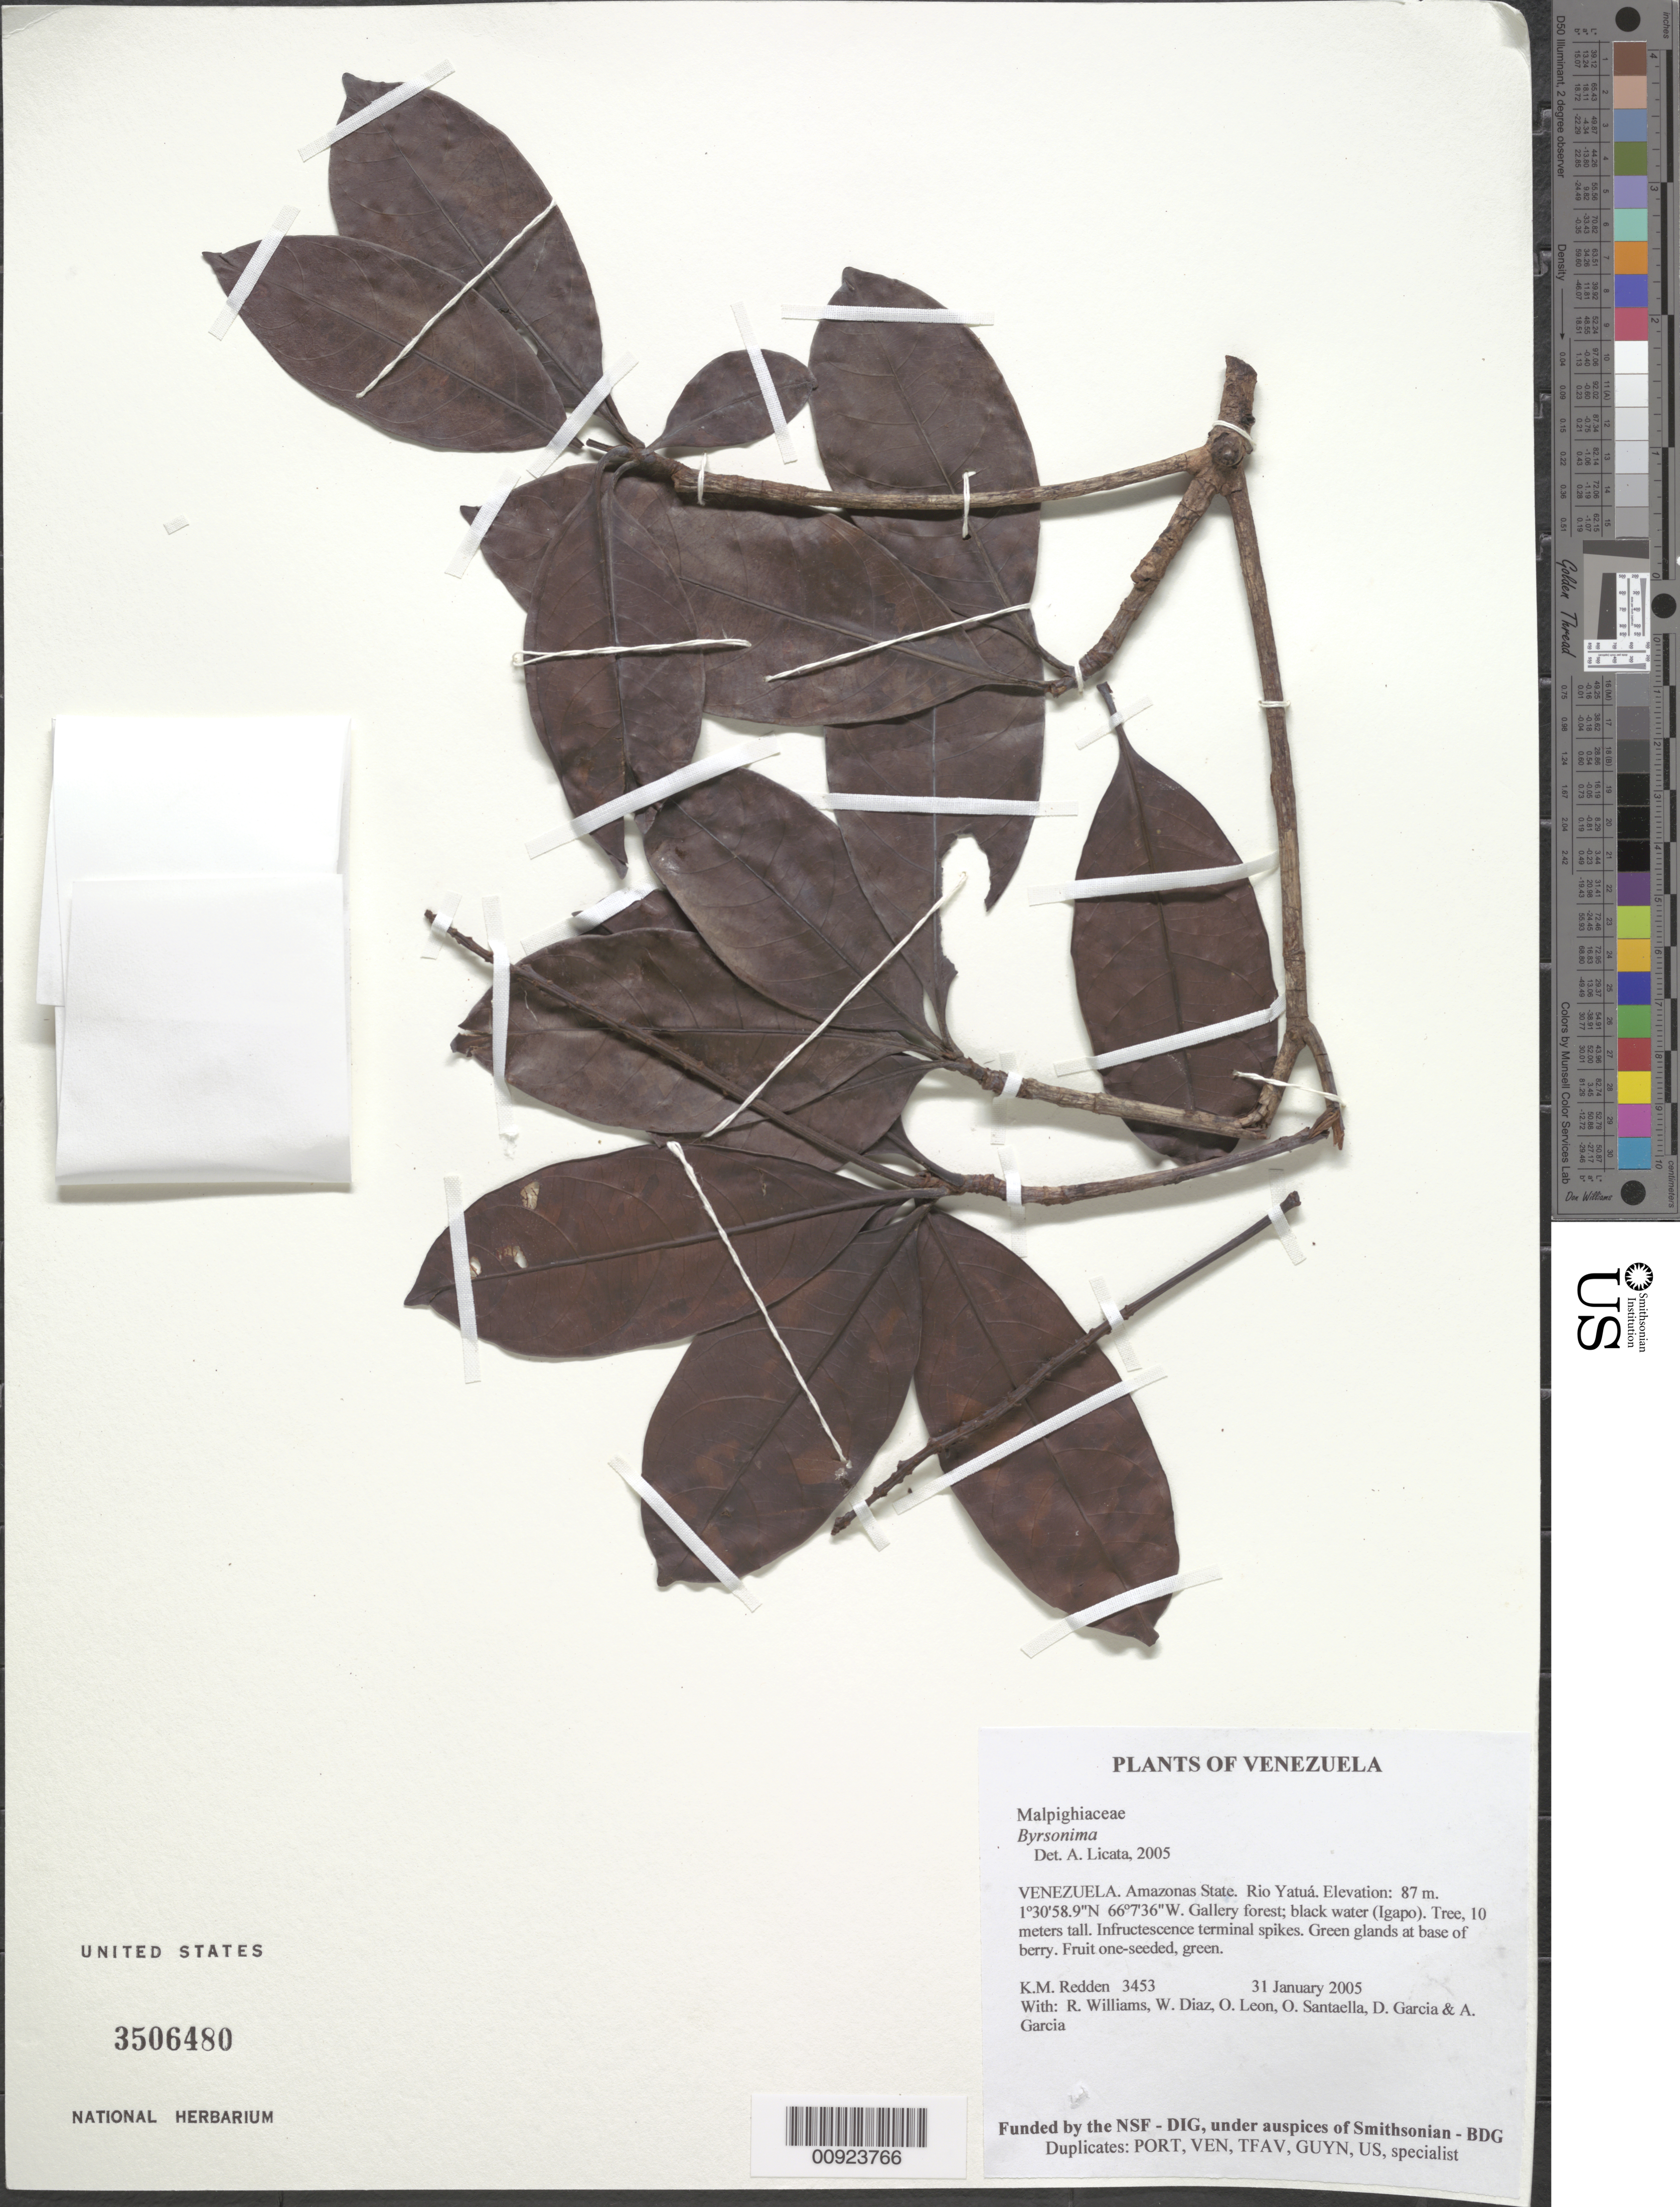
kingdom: Plantae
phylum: Tracheophyta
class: Magnoliopsida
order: Malpighiales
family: Malpighiaceae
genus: Byrsonima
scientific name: Byrsonima sp.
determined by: Licata, A., (PORT), Univ. Nac. Exp. de los Llanos Ezequiel Zamora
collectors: K. M. Redden, R. Williams, W. Díaz P., O. León, O. Santaella, D. Garcia & A. Garcia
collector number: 3453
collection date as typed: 31 January 2005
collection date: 2005-01-31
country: Venezuela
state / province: Amazonas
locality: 11 - Rio Yatuá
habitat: Gallery forest; black water (Igapo)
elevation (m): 87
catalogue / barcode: US 3506480